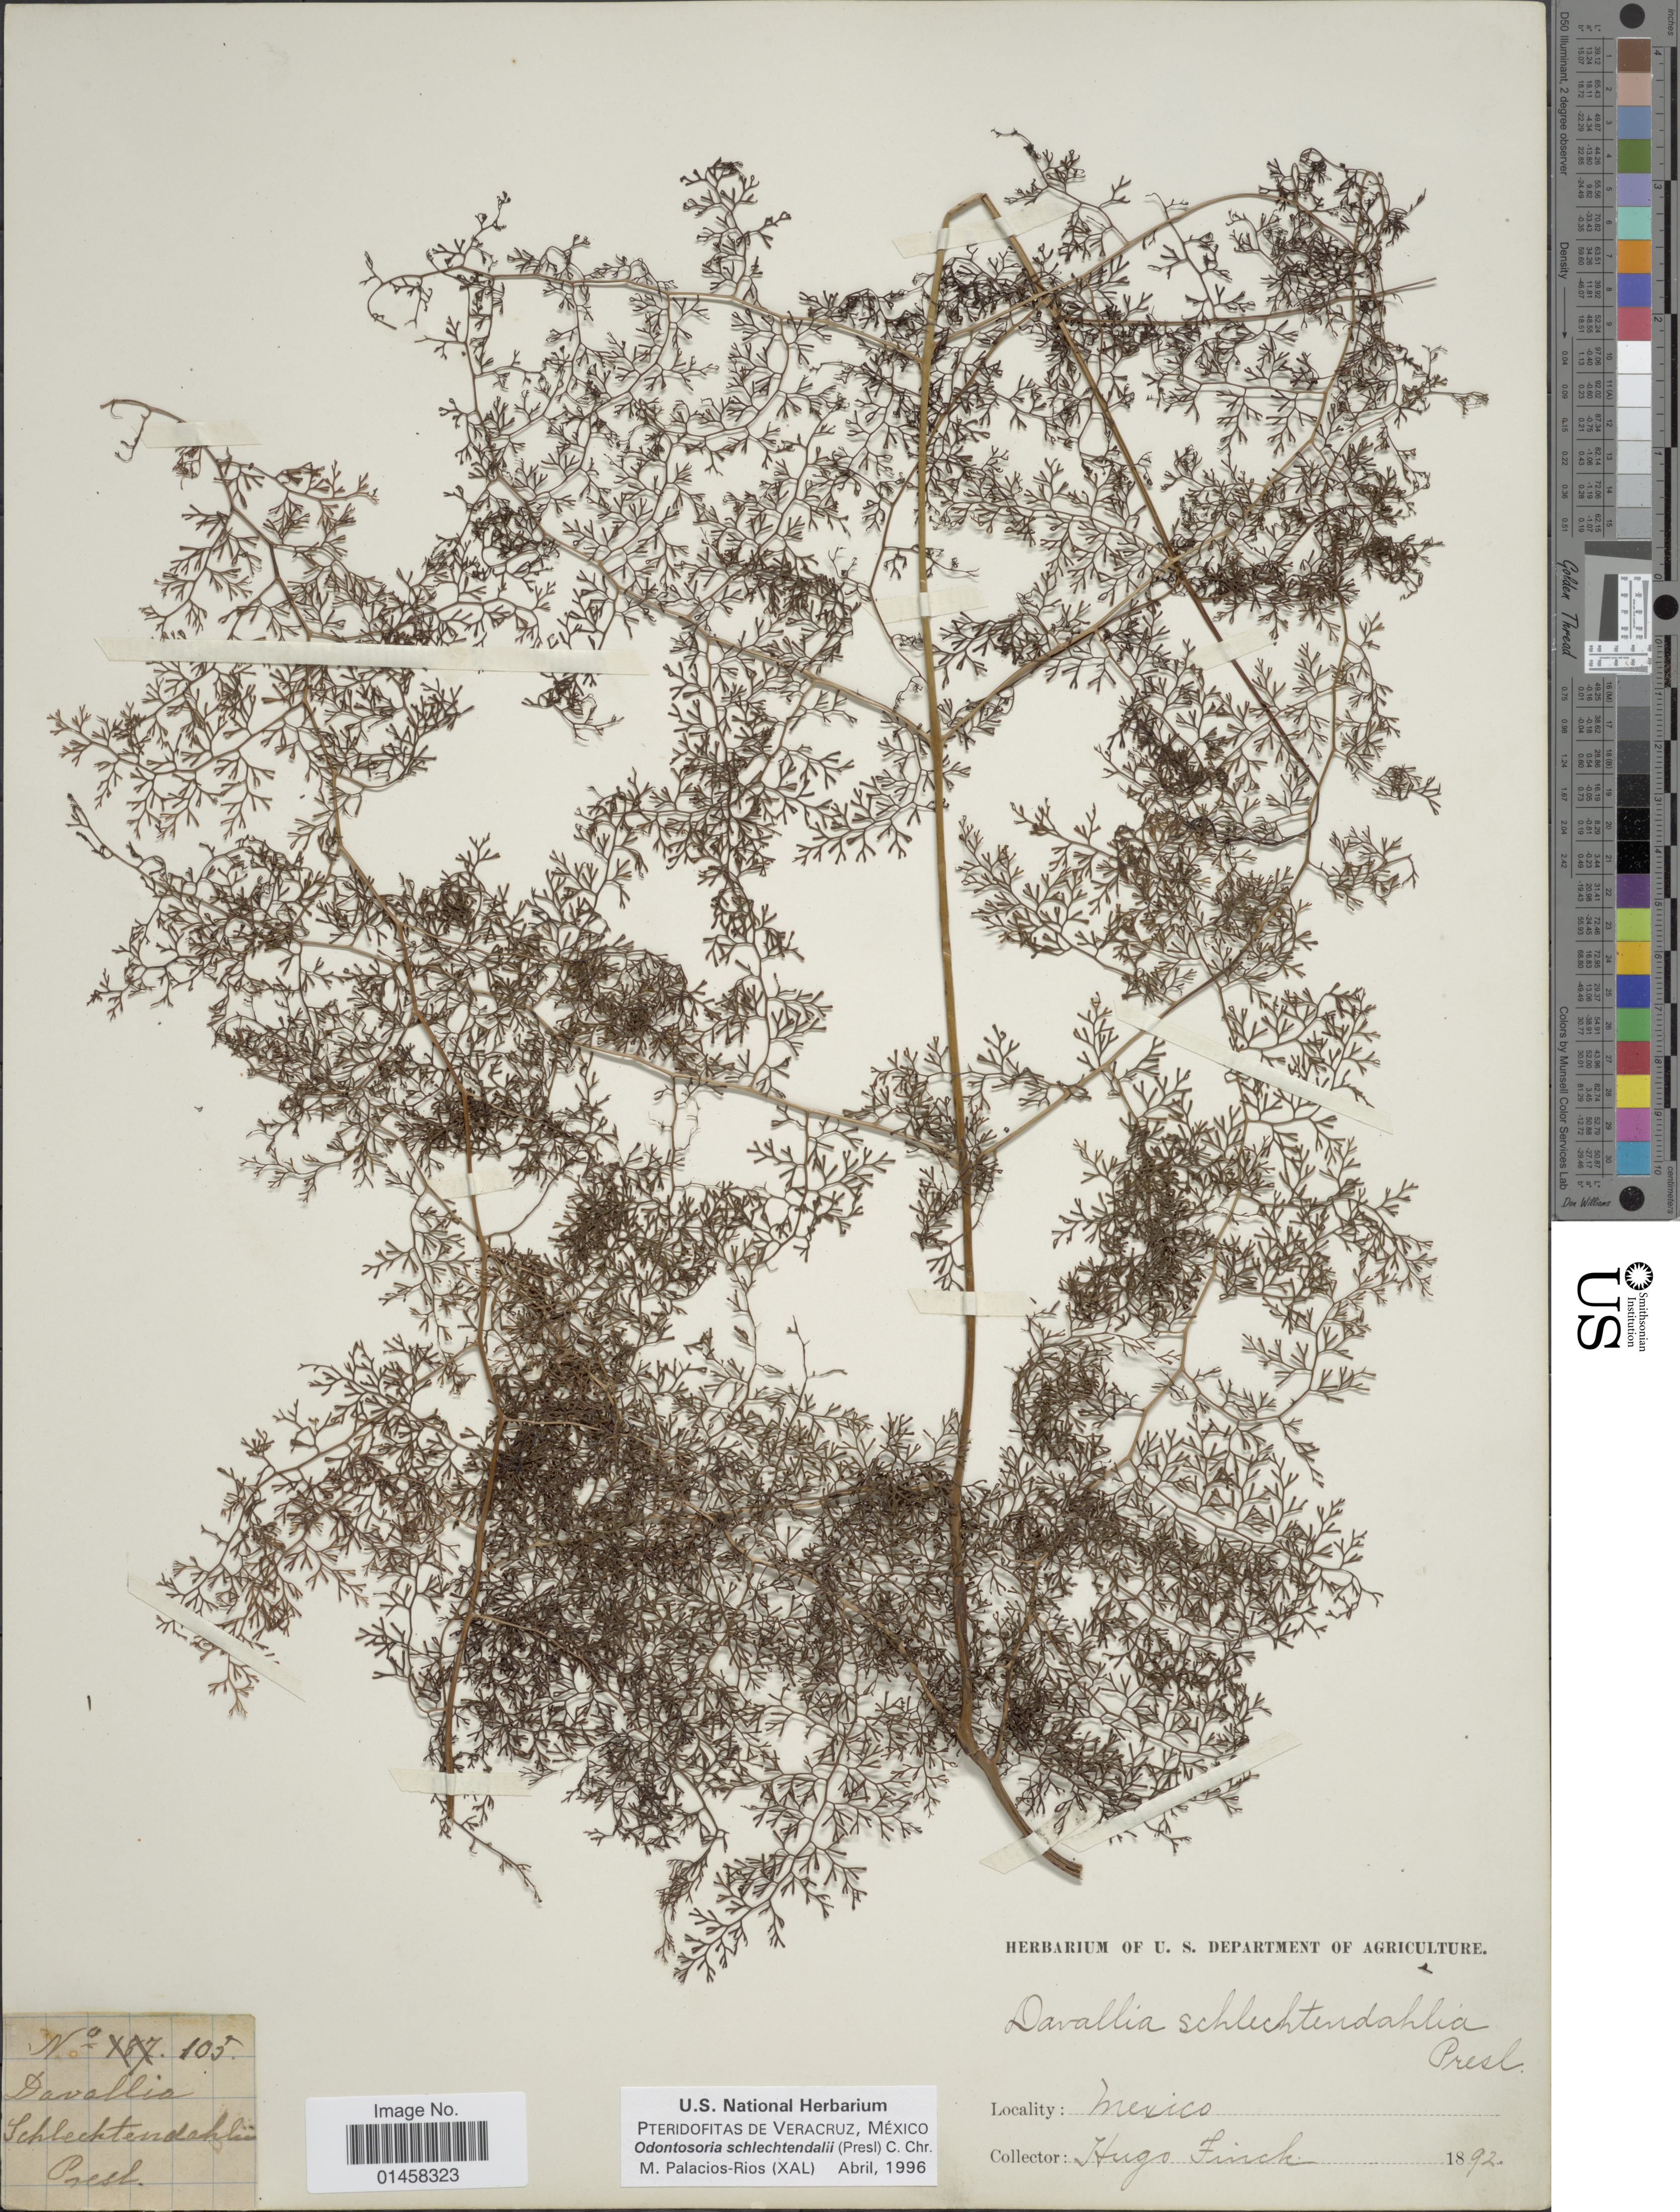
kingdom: Plantae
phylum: Tracheophyta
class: Polypodiopsida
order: Polypodiales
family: Lindsaeaceae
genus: Odontosoria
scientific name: Odontosoria schlechtendalii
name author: (C. Presl) C. Chr.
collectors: H. Finck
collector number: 105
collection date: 1892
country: Mexico